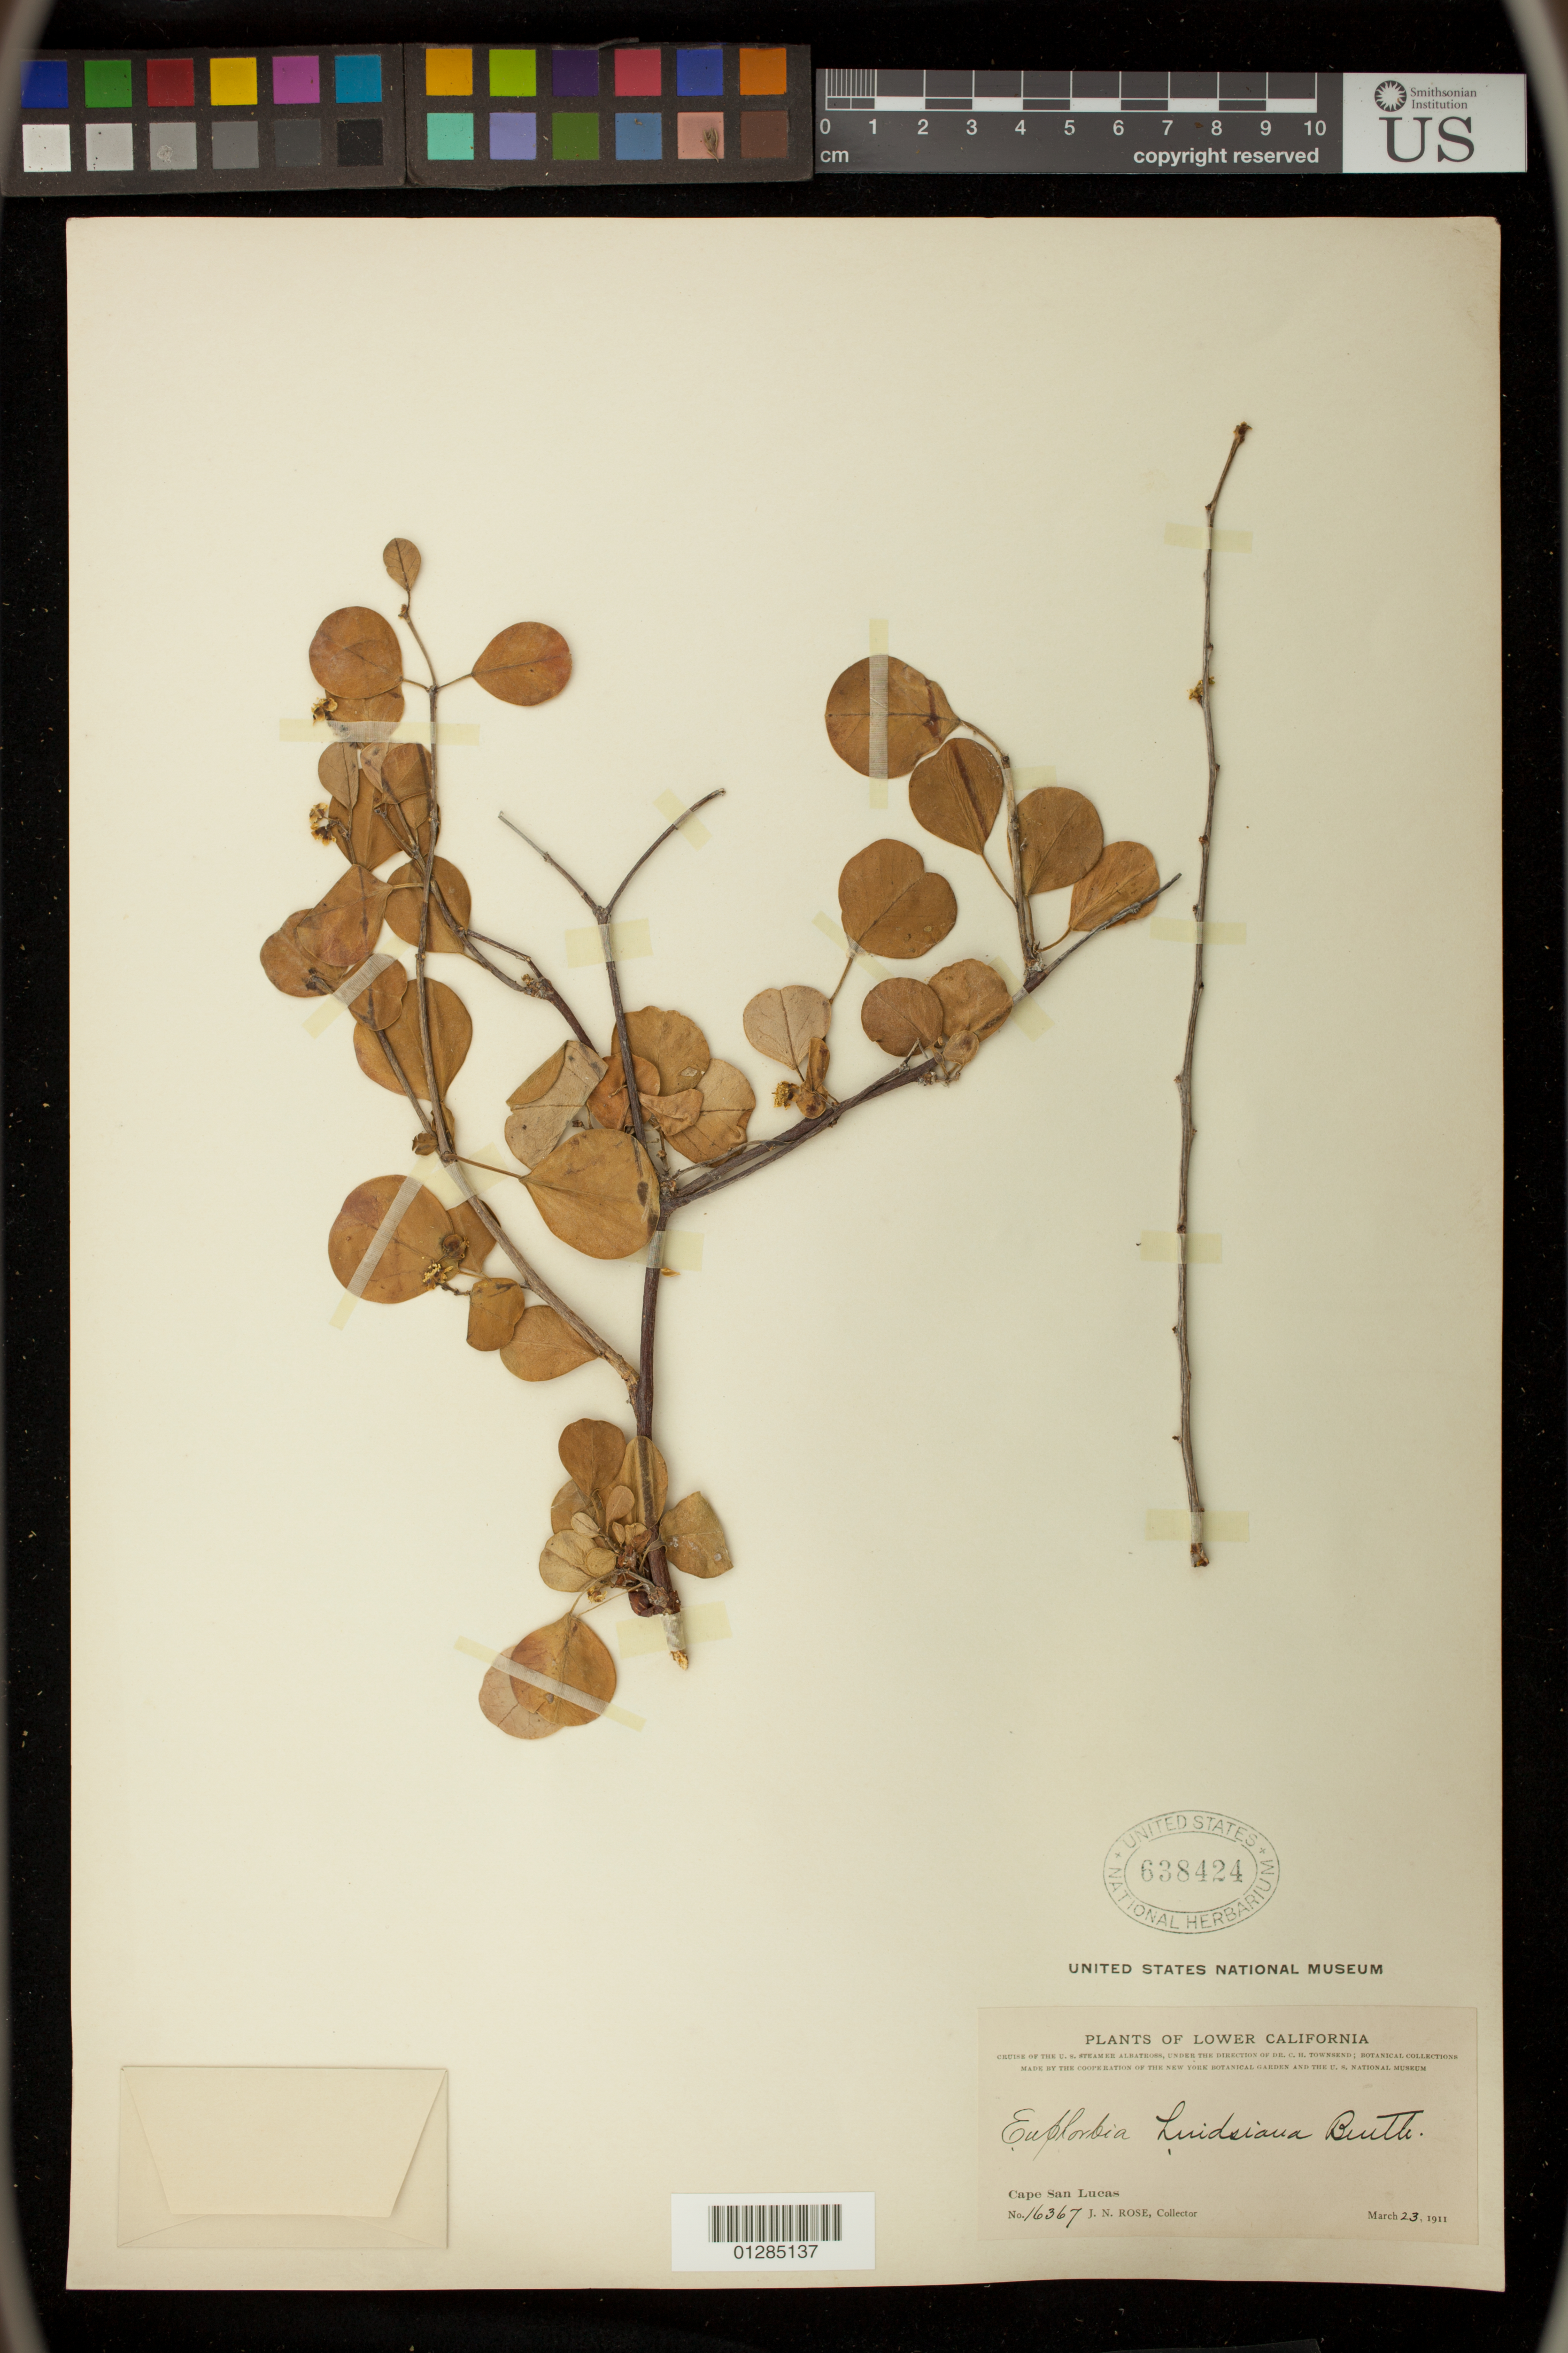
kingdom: Plantae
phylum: Tracheophyta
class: Magnoliopsida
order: Malpighiales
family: Euphorbiaceae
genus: Euphorbia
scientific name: Euphorbia californica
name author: Benth.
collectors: J. N. Rose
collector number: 16367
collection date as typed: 23 Mar 1911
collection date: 1911-03-23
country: Mexico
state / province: Baja California Sur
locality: Cape San Lucas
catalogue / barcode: US 638424